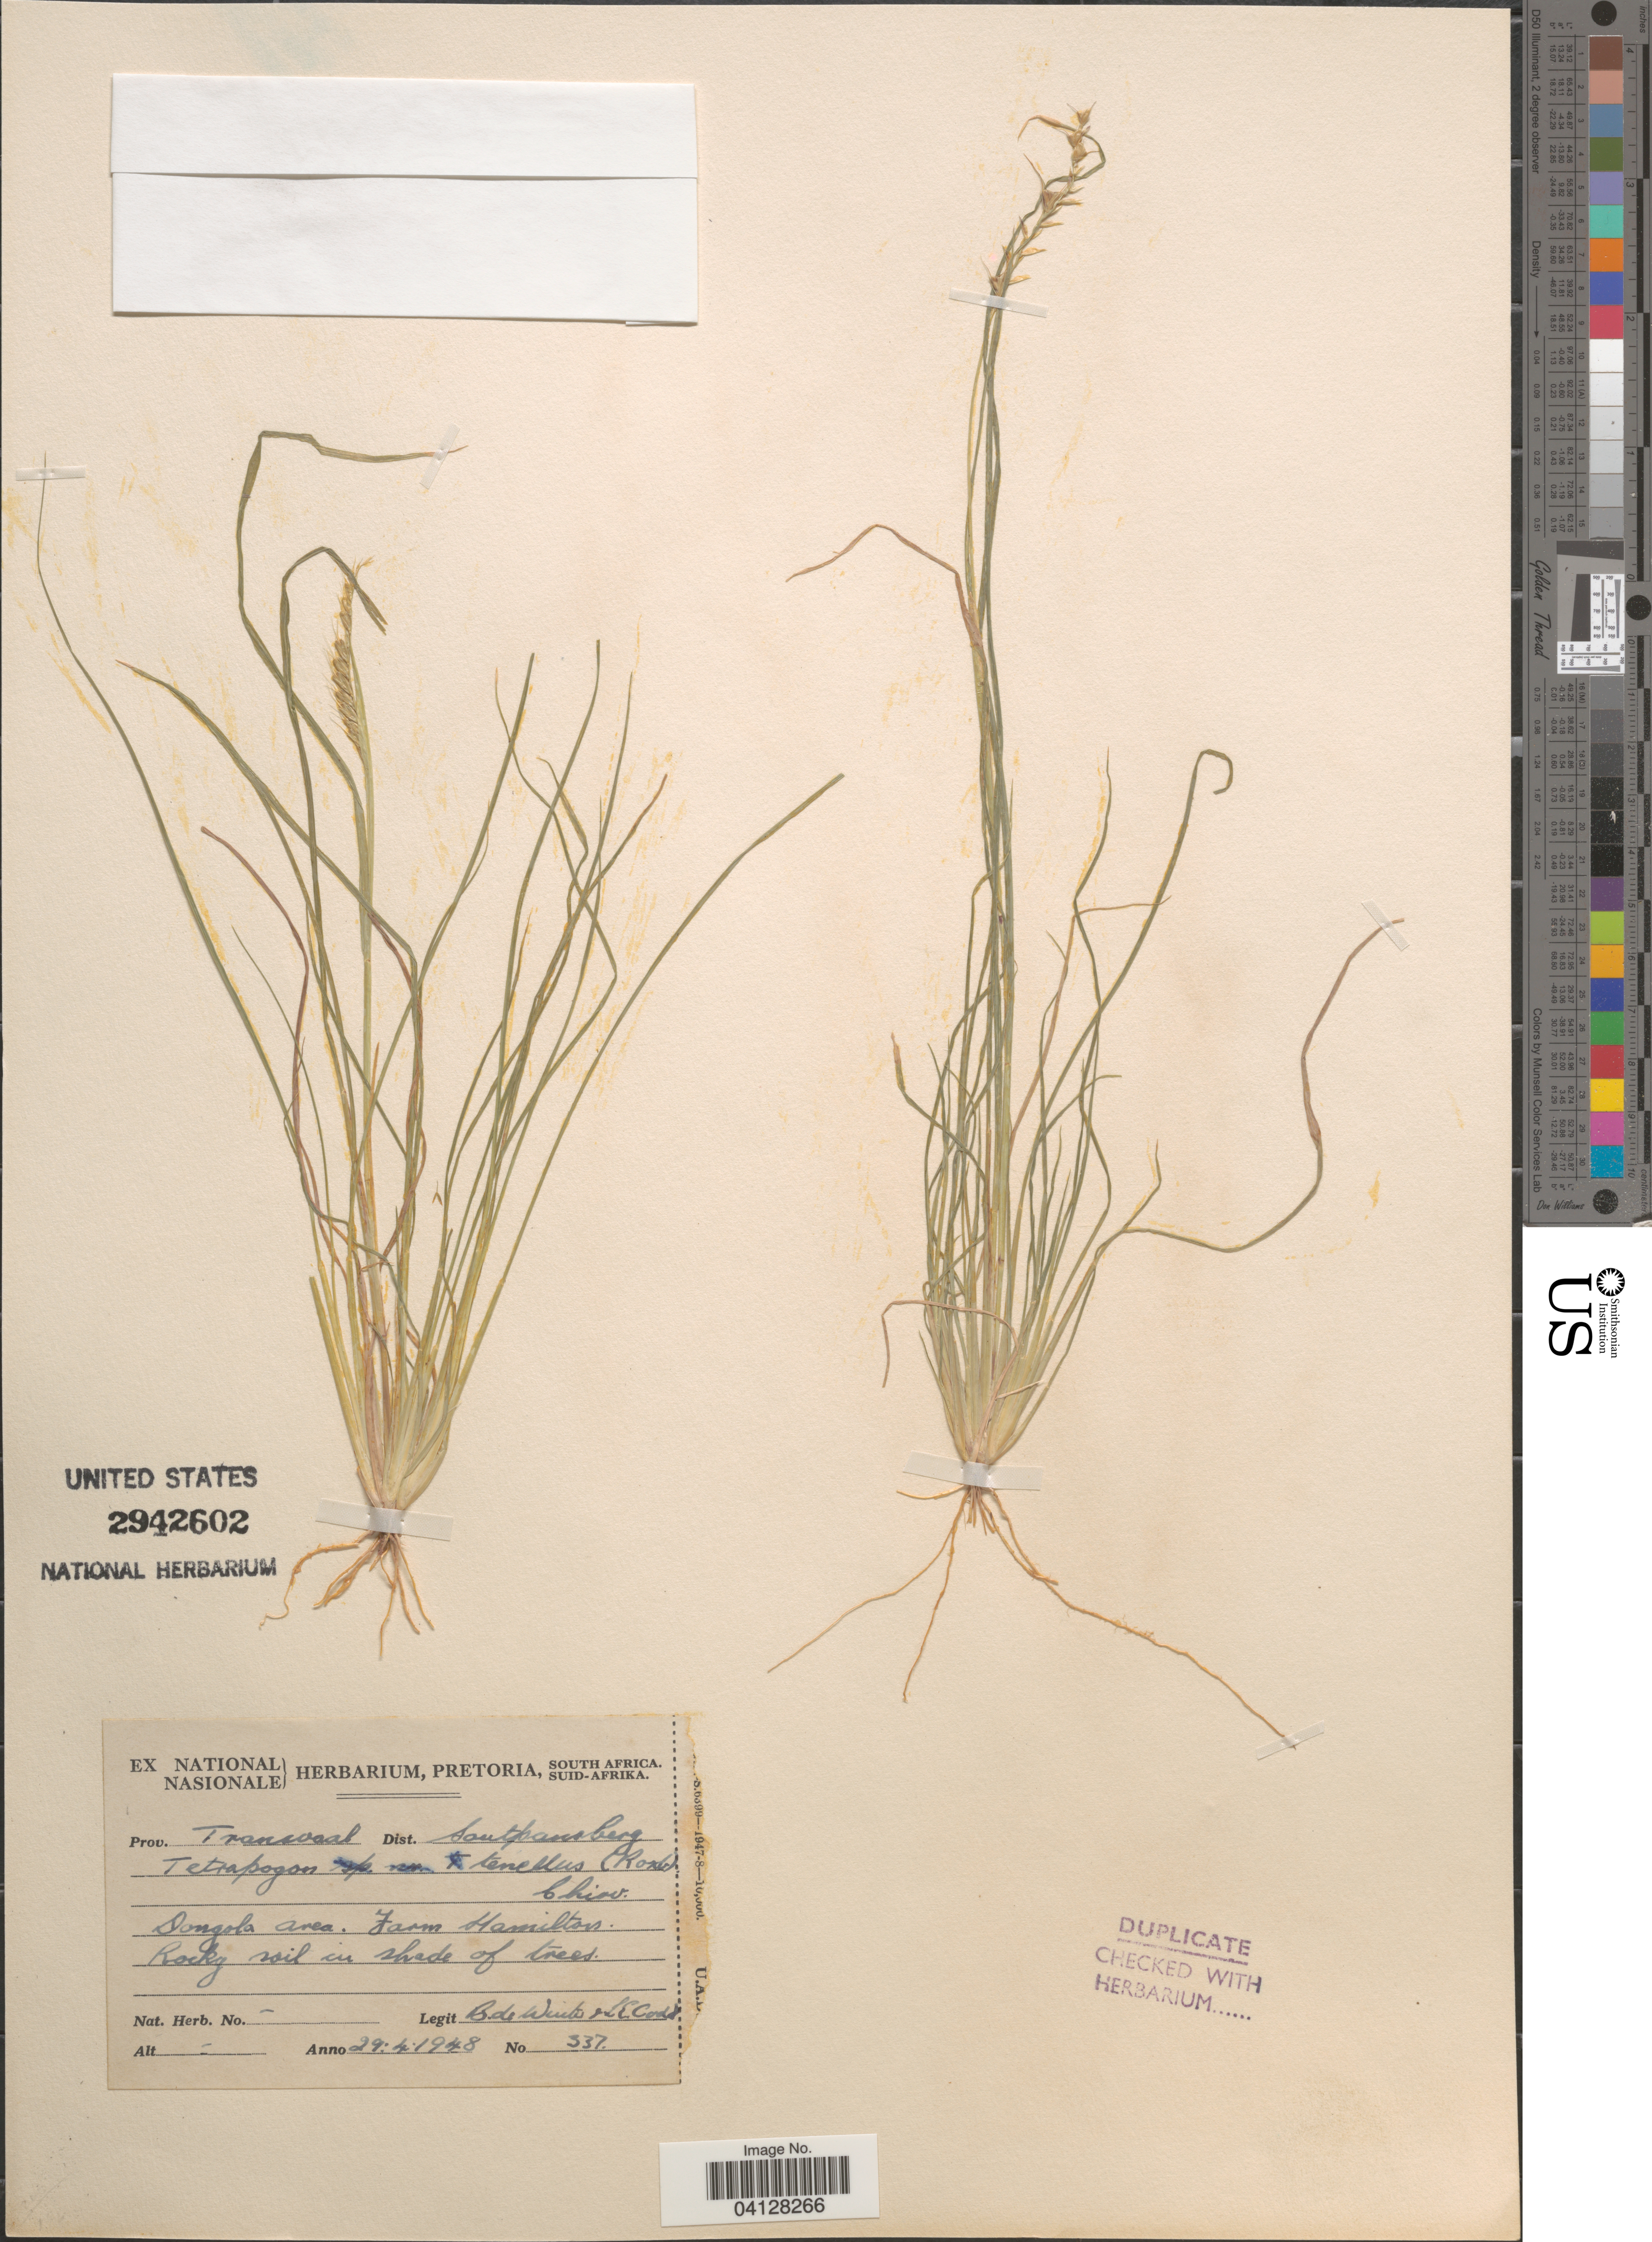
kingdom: Plantae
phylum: Tracheophyta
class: Liliopsida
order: Poales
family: Poaceae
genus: Tetrapogon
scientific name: Tetrapogon tenellus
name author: (J. Koenig ex Roxb.) Chiov.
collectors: B. de Winter & L. Codd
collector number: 337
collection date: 1948-04-29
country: South Africa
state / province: Limpopo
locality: Prov. Transvaal Dist. Soutpansberg. Dongola area. Farm Hamilton.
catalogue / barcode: US 2942602